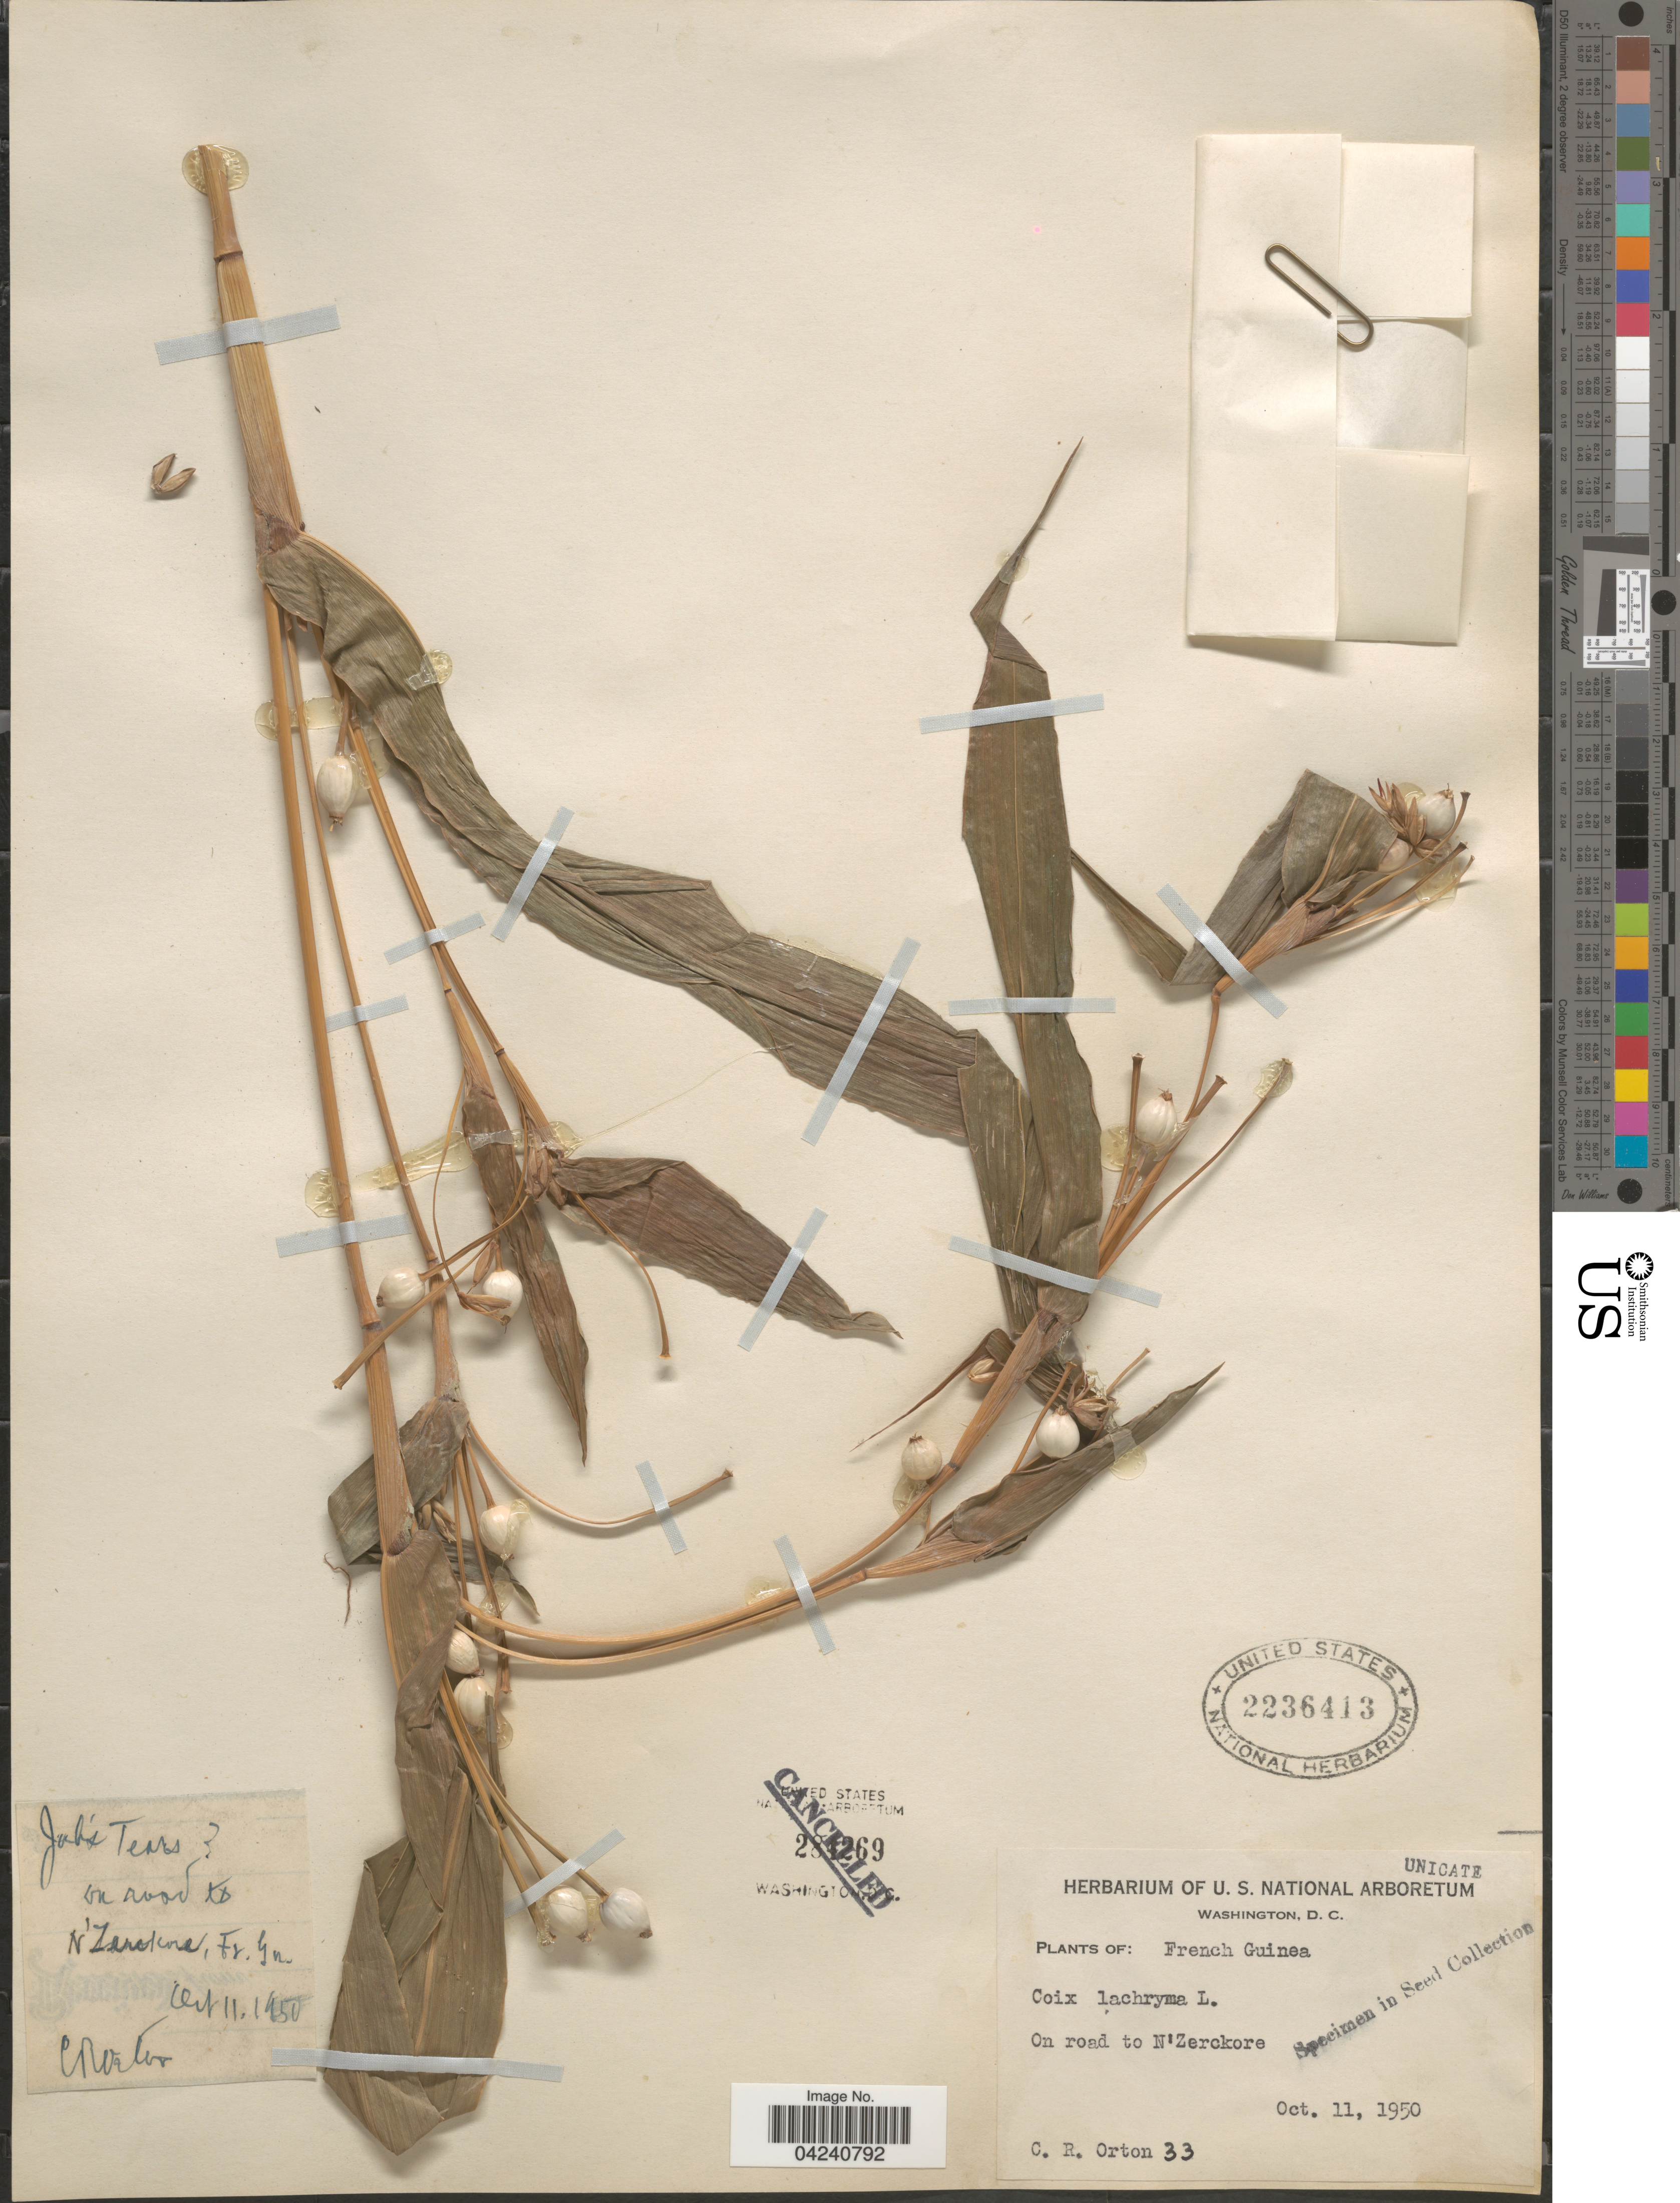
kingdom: Plantae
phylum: Tracheophyta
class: Liliopsida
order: Poales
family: Poaceae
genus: Coix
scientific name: Coix lacryma-jobi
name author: L.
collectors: C. Orton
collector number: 33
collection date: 1950-10-11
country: French Guiana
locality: On road to N'Zerckore.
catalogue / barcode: US 2236413